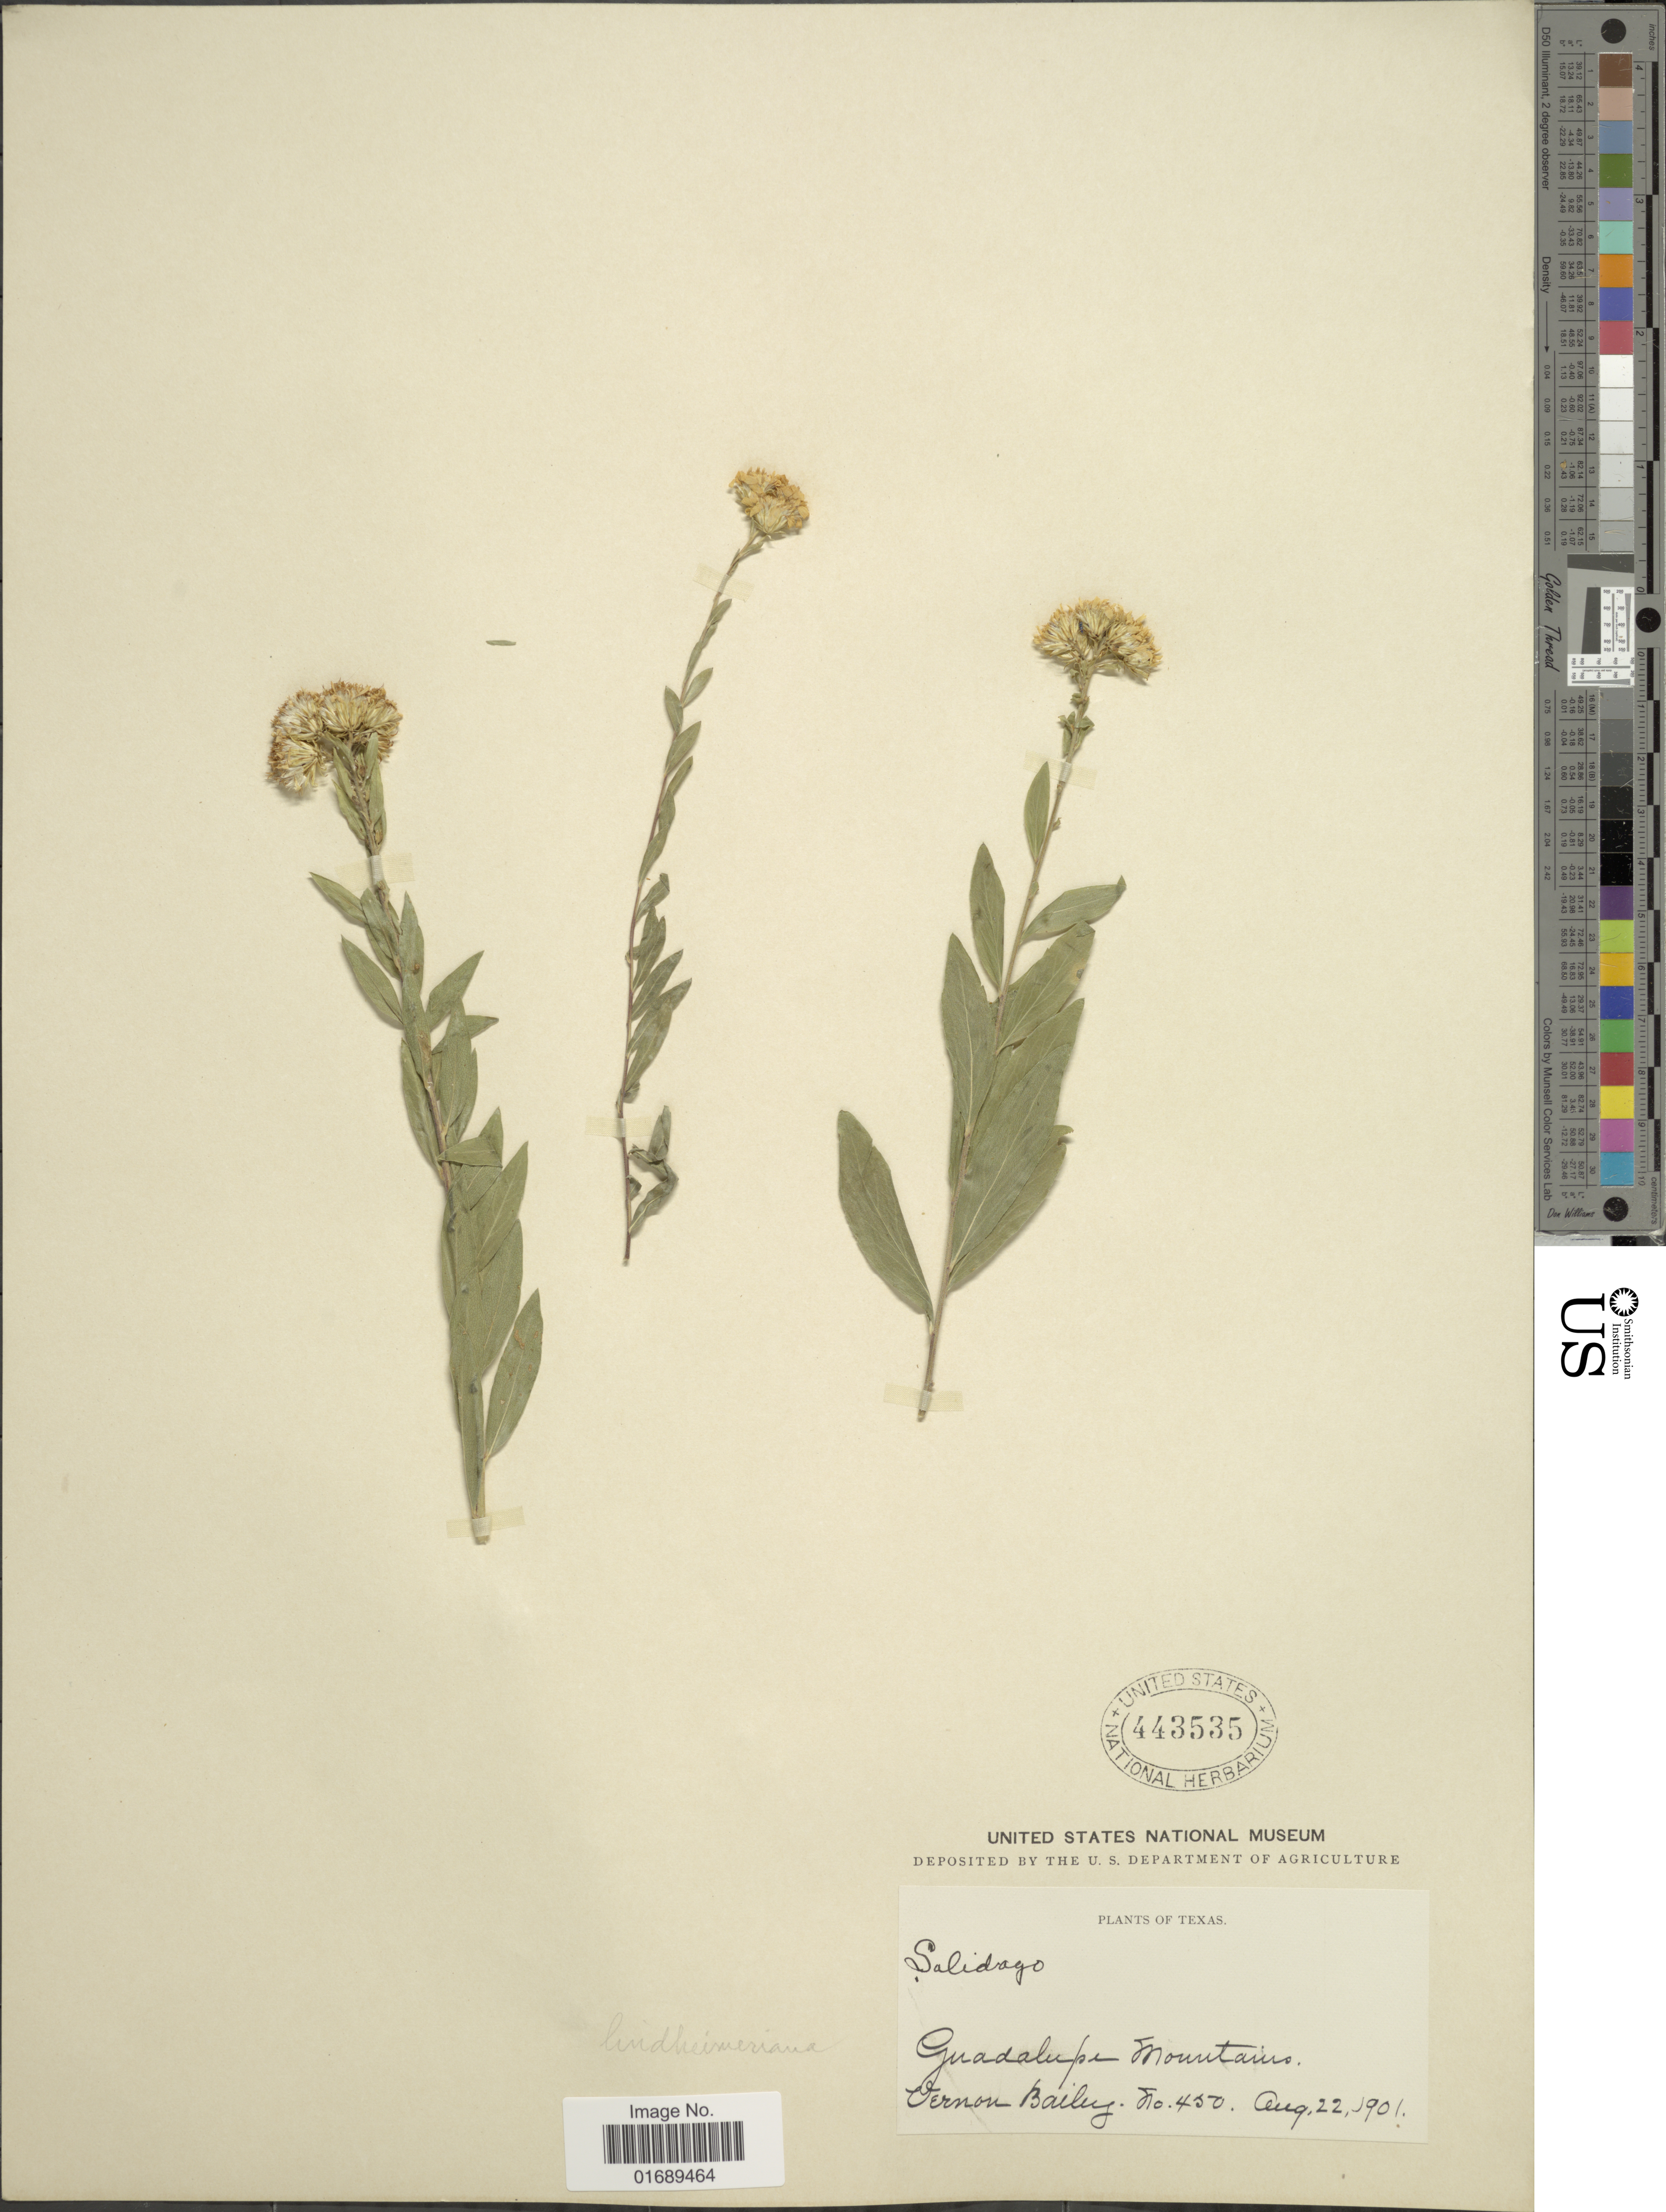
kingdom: Plantae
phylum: Tracheophyta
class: Magnoliopsida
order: Asterales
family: Asteraceae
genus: Solidago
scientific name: Solidago petiolaris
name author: Aiton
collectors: V. O. Bailey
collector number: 450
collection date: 1901-08-22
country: United States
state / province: Texas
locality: Guadalupe Mountains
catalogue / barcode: US 443535